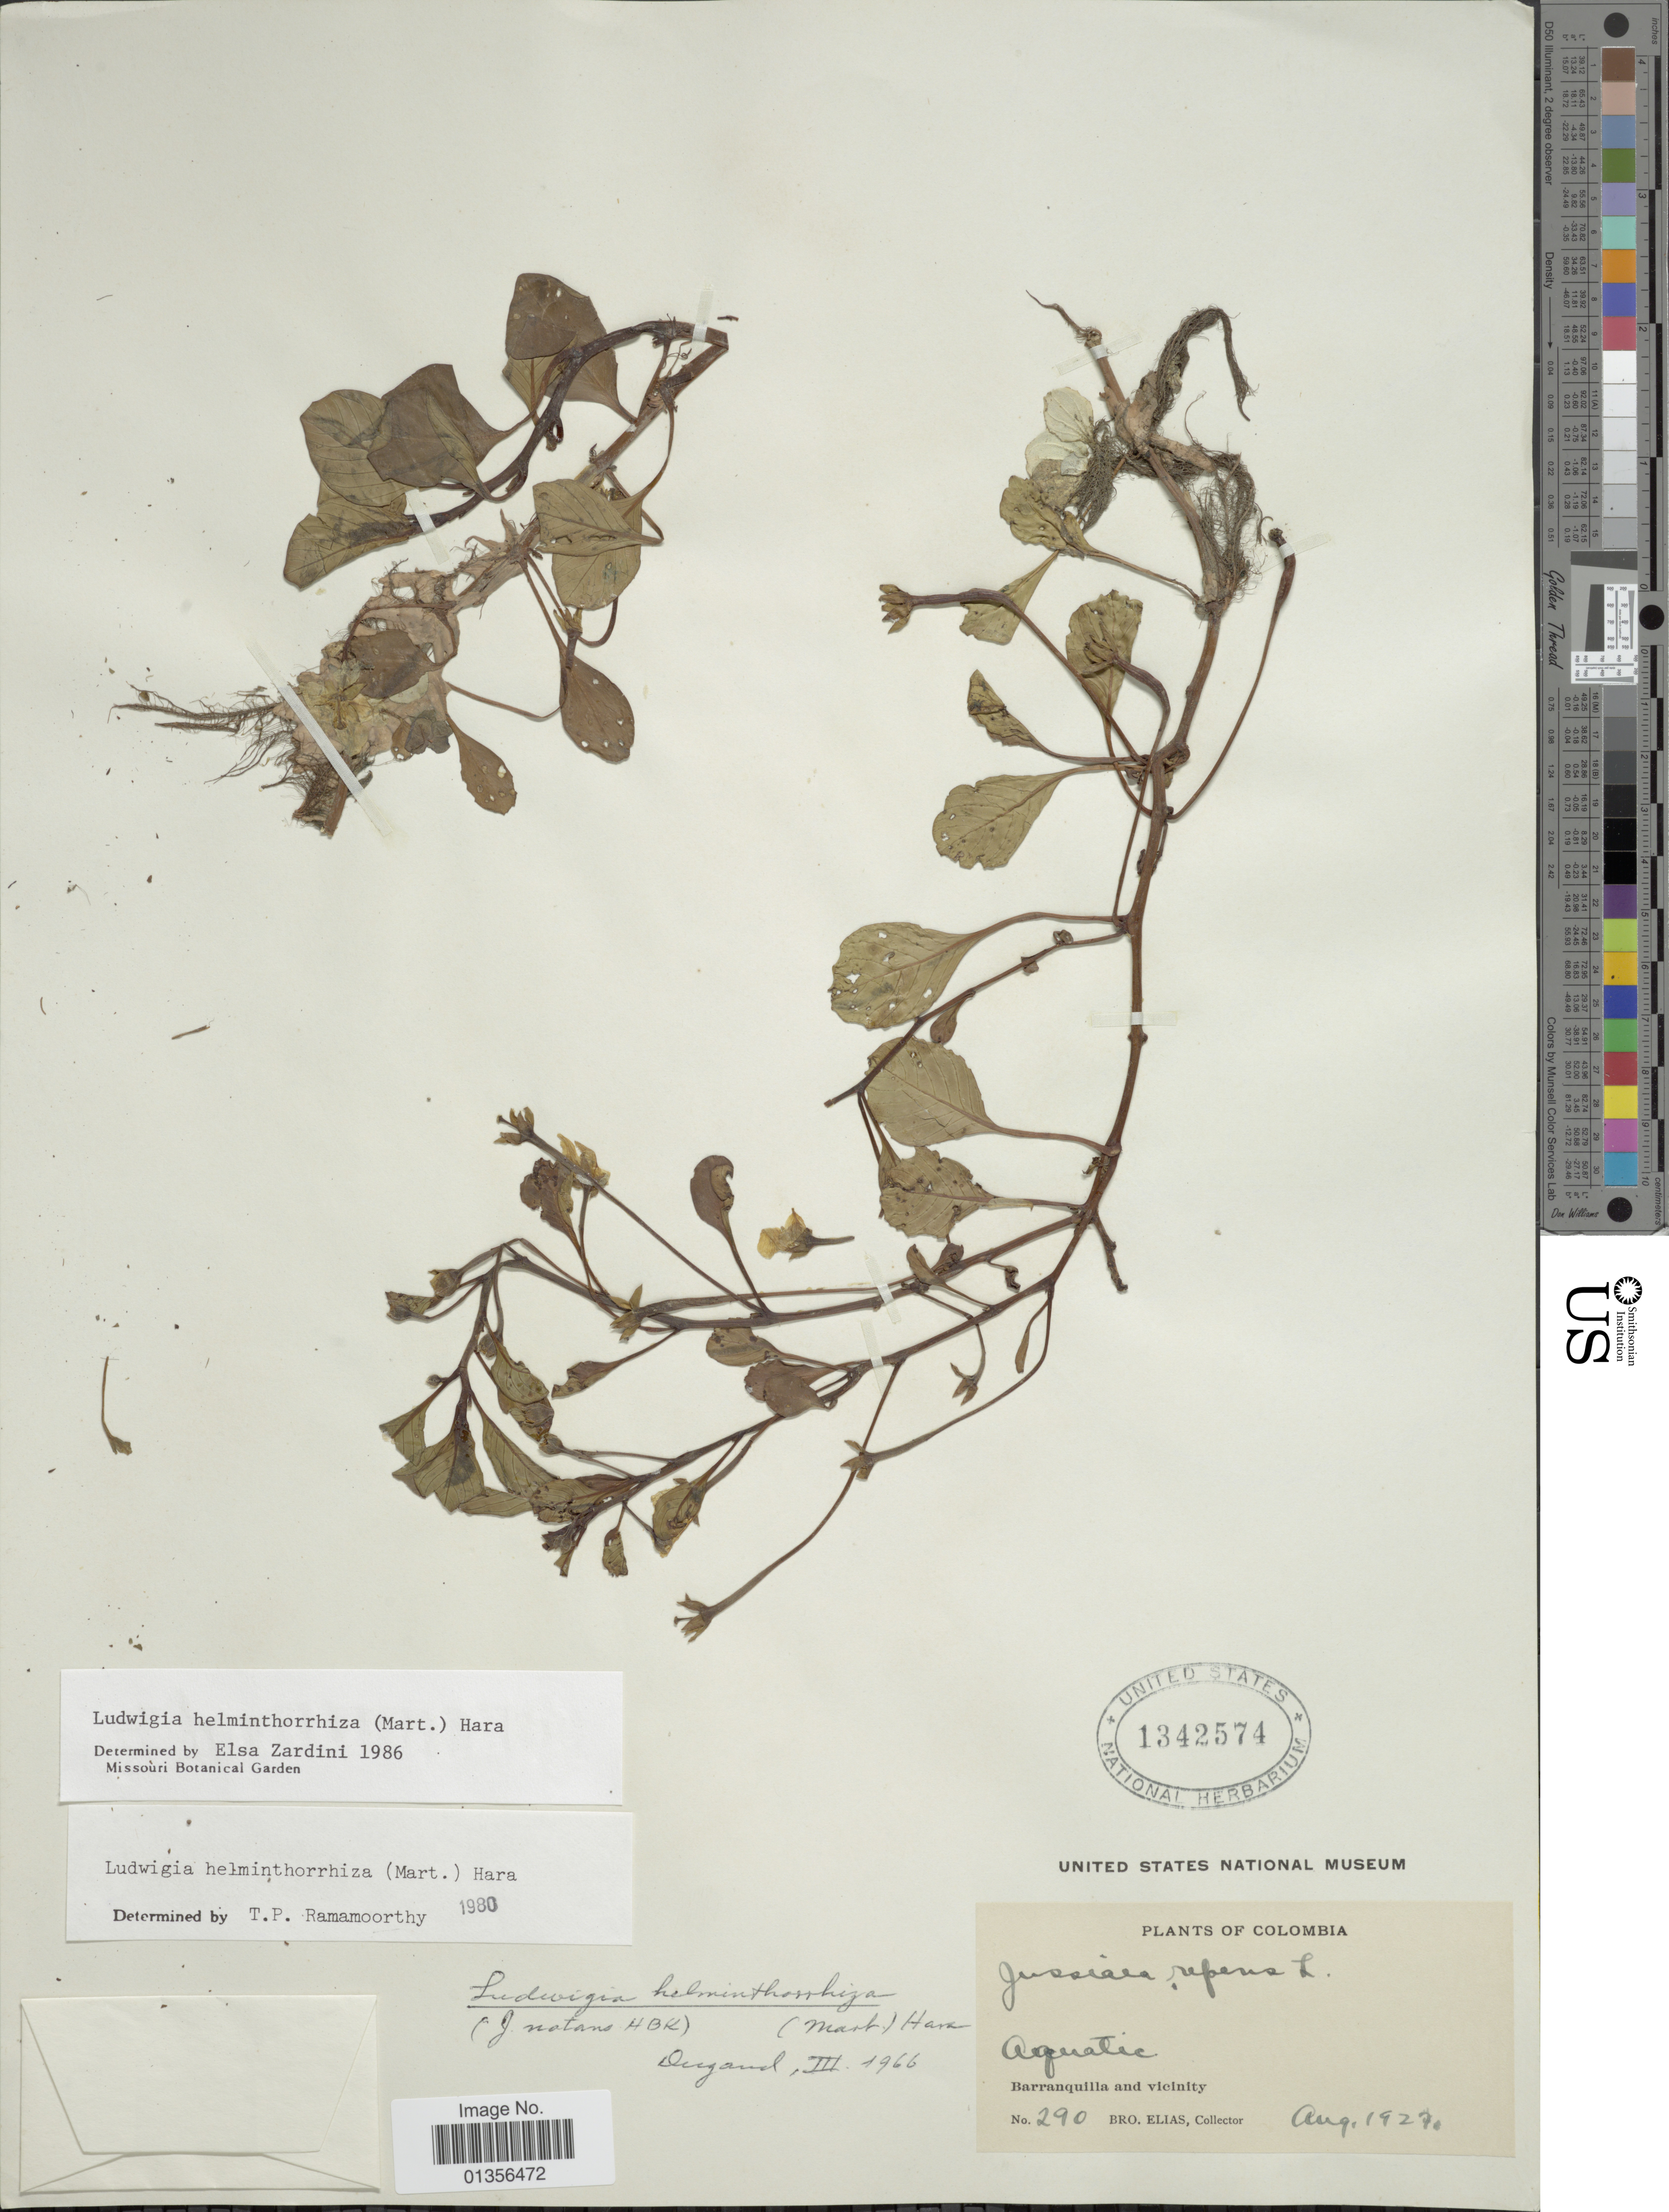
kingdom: Plantae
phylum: Tracheophyta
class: Magnoliopsida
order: Myrtales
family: Onagraceae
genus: Ludwigia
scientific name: Ludwigia helminthorrhiza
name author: (Mart.) H. Hara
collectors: Bro. Elias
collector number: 290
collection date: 1927-08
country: Colombia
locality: Aquatic, Barranquilla and vicinity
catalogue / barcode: US 1342574